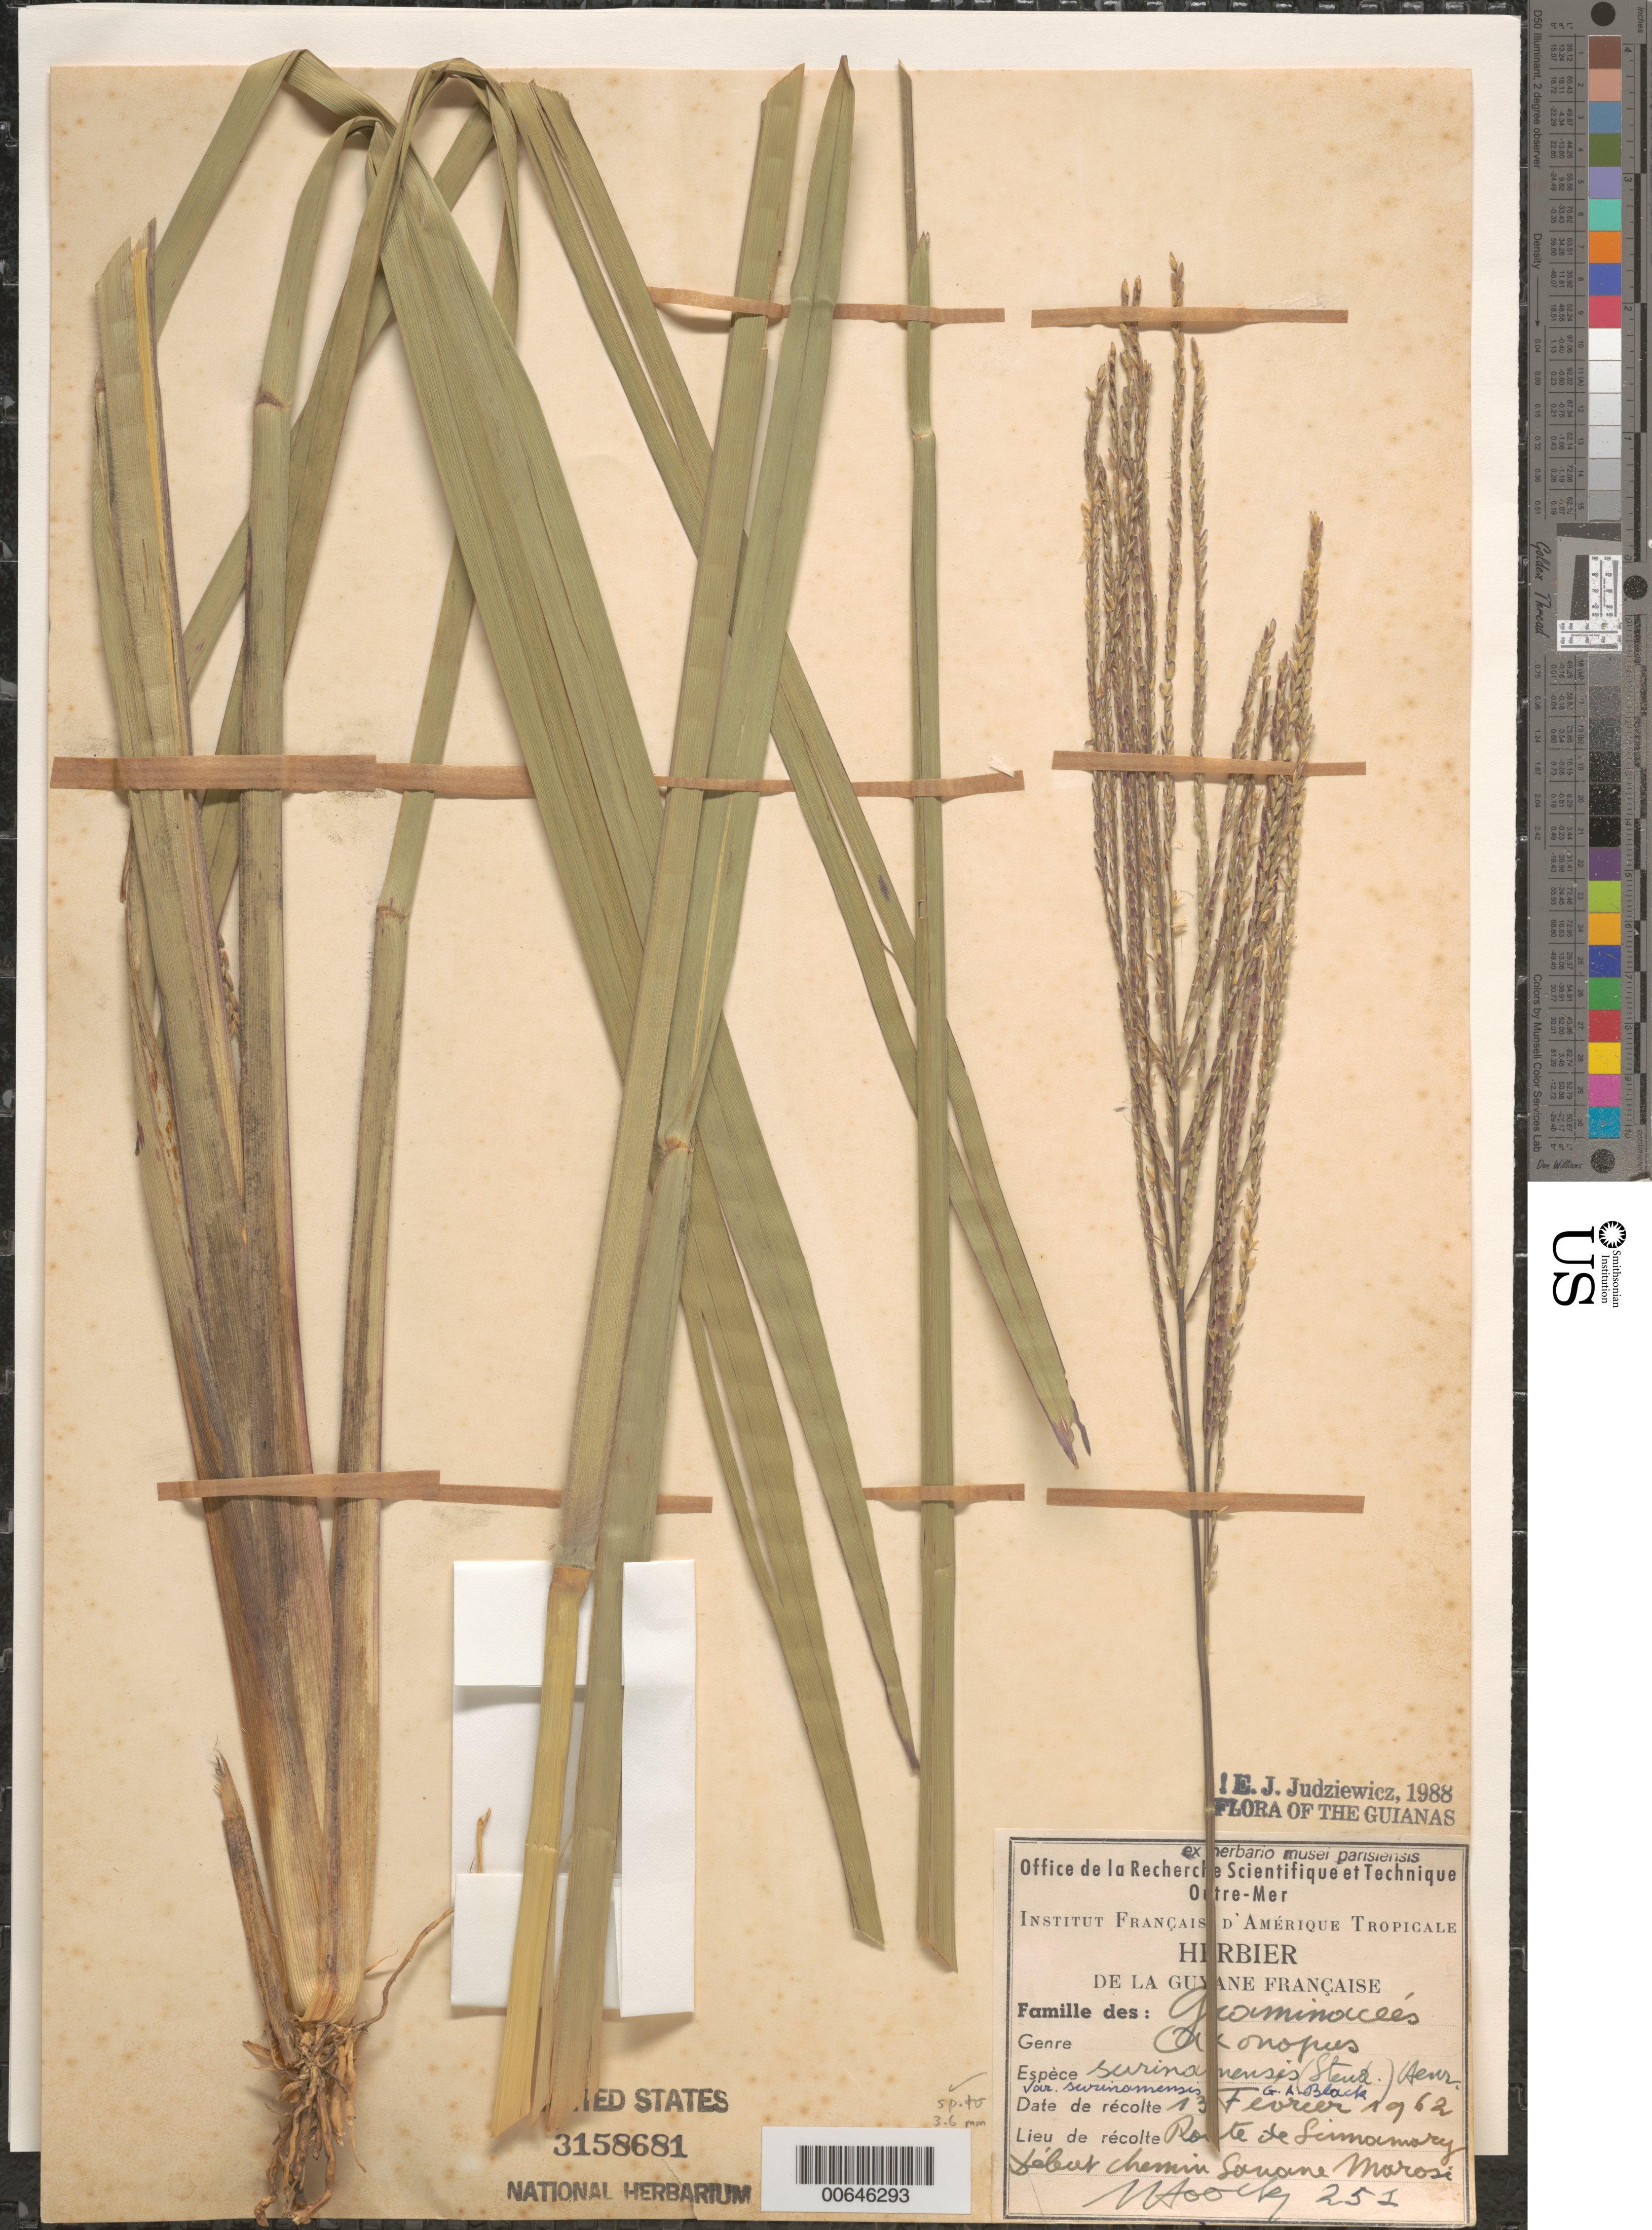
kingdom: Plantae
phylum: Tracheophyta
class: Liliopsida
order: Poales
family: Poaceae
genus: Axonopus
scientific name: Axonopus surinamensis var. surinamensis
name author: (Hochst. ex Steud.) Henr.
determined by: Judziewicz, E. J.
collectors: J. Hoock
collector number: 251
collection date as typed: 13-Feb-62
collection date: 1962-02-13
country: French Guiana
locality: Route de Sinnamary, Savane Marosi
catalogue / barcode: US 3158681